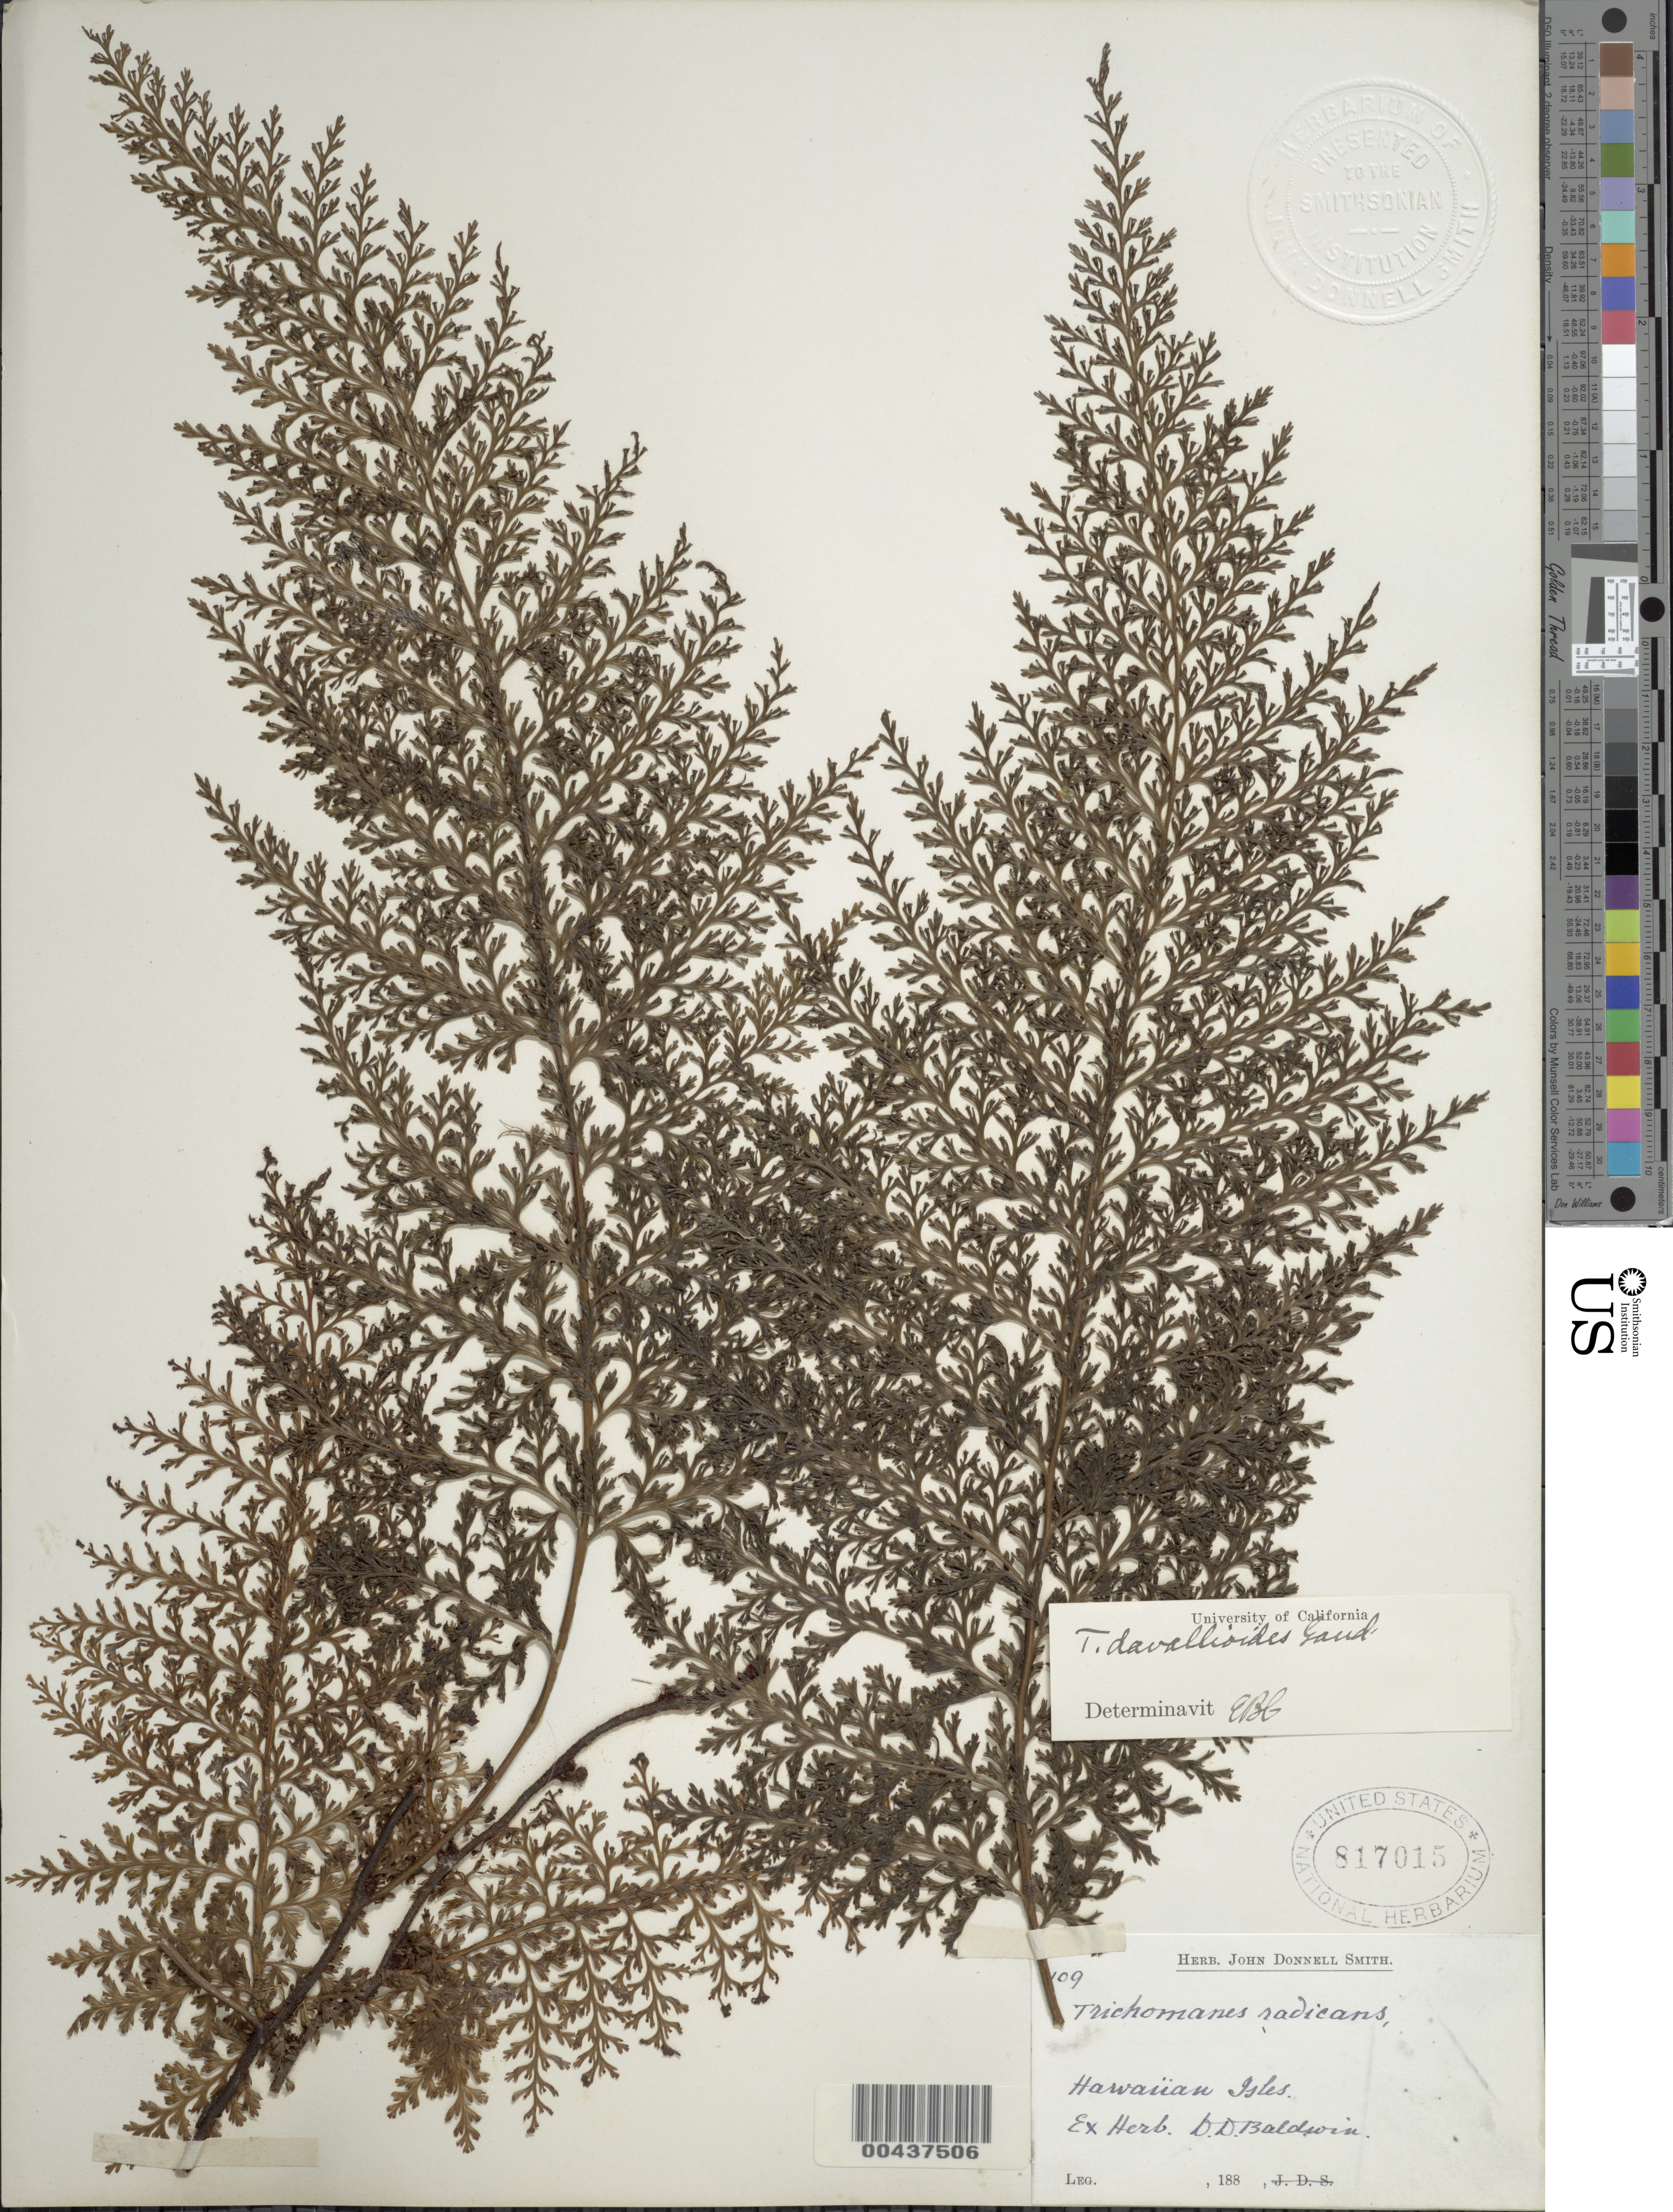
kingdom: Plantae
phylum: Tracheophyta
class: Polypodiopsida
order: Hymenophyllales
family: Hymenophyllaceae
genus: Vandenboschia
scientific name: Vandenboschia davallioides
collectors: D. Baldwin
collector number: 109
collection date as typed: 188-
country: United States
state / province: Hawaii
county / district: Hawaii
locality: Hawaiian Isles.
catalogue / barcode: US 817015